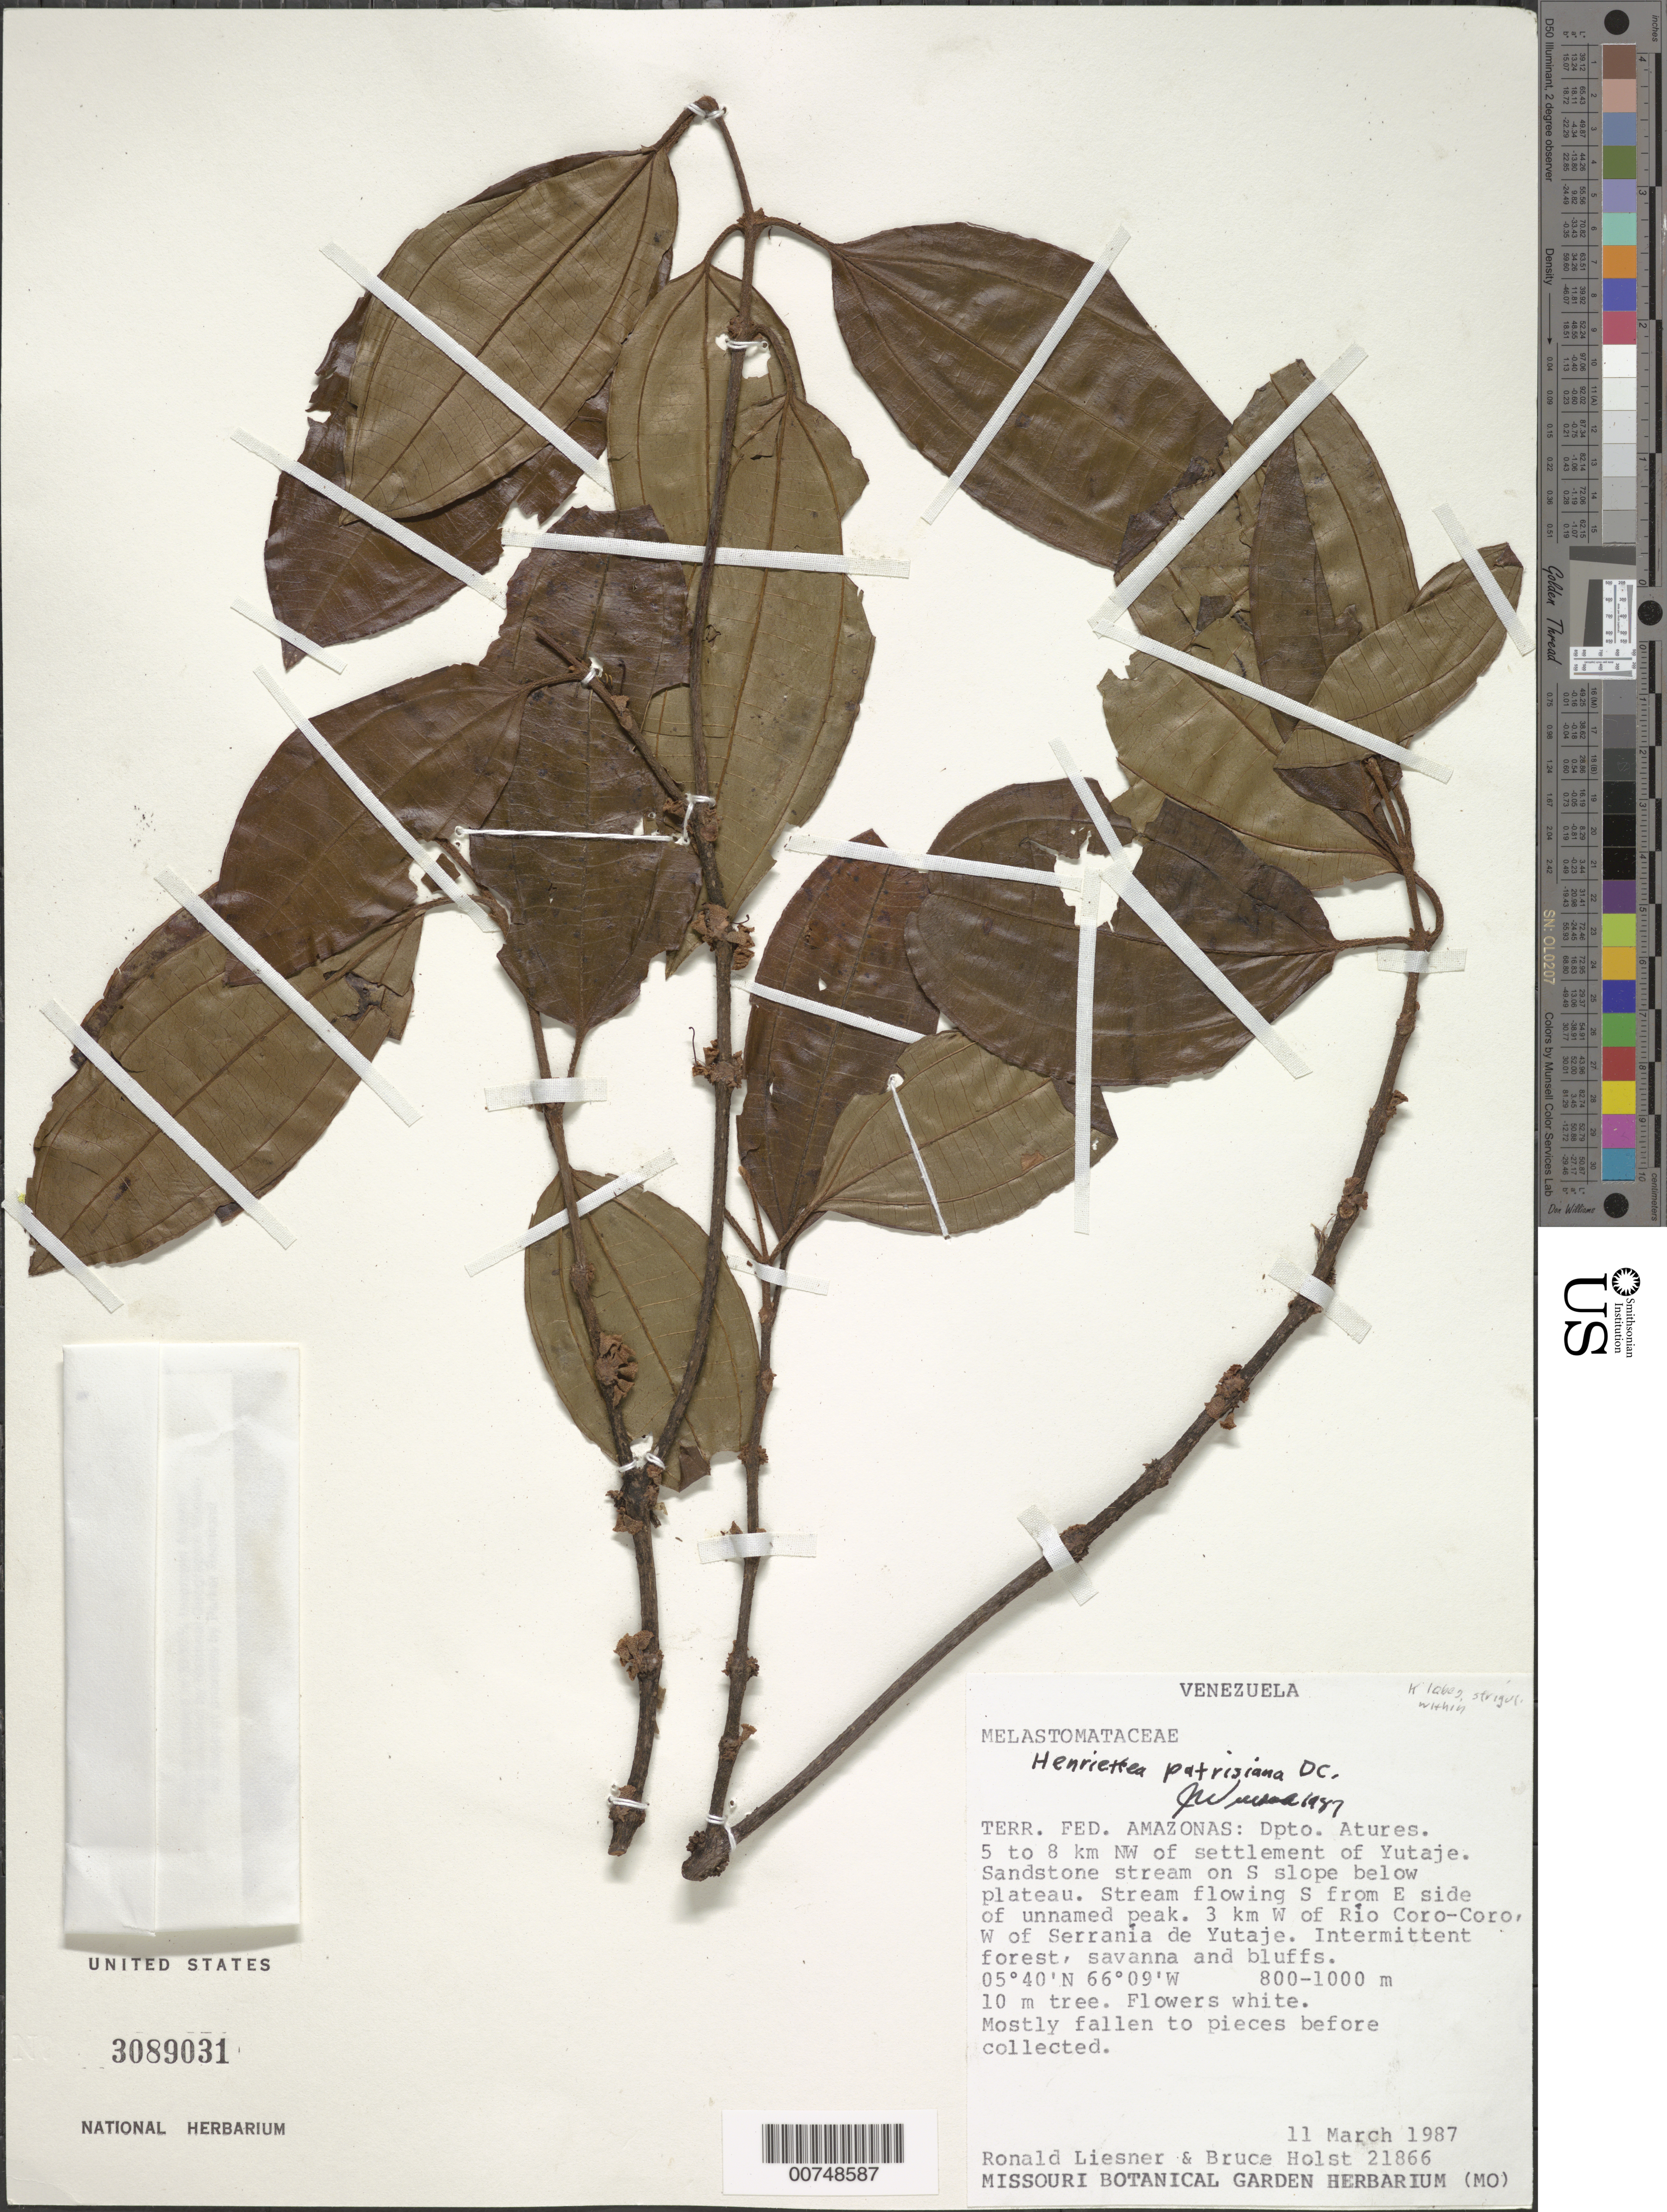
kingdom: Plantae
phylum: Tracheophyta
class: Magnoliopsida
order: Myrtales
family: Melastomataceae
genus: Henriettea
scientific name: Henriettea patrisiana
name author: DC.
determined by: Wurdack, John J., (US), US (UNITED STATES)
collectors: R. L. Liesner & B. Holst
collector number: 21866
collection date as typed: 11-Mar-87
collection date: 1987-03-11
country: Venezuela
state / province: Amazonas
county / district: Atures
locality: Yutajé, 5-8 km NW of settlement, on S slope below plateau; stream flowing S from E side of unnamed peak, 3 km W of Río Coro-Coro, W of Serrania de Yutajé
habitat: Intermittent forest, savanna, and bluffs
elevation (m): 800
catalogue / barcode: US 3089031